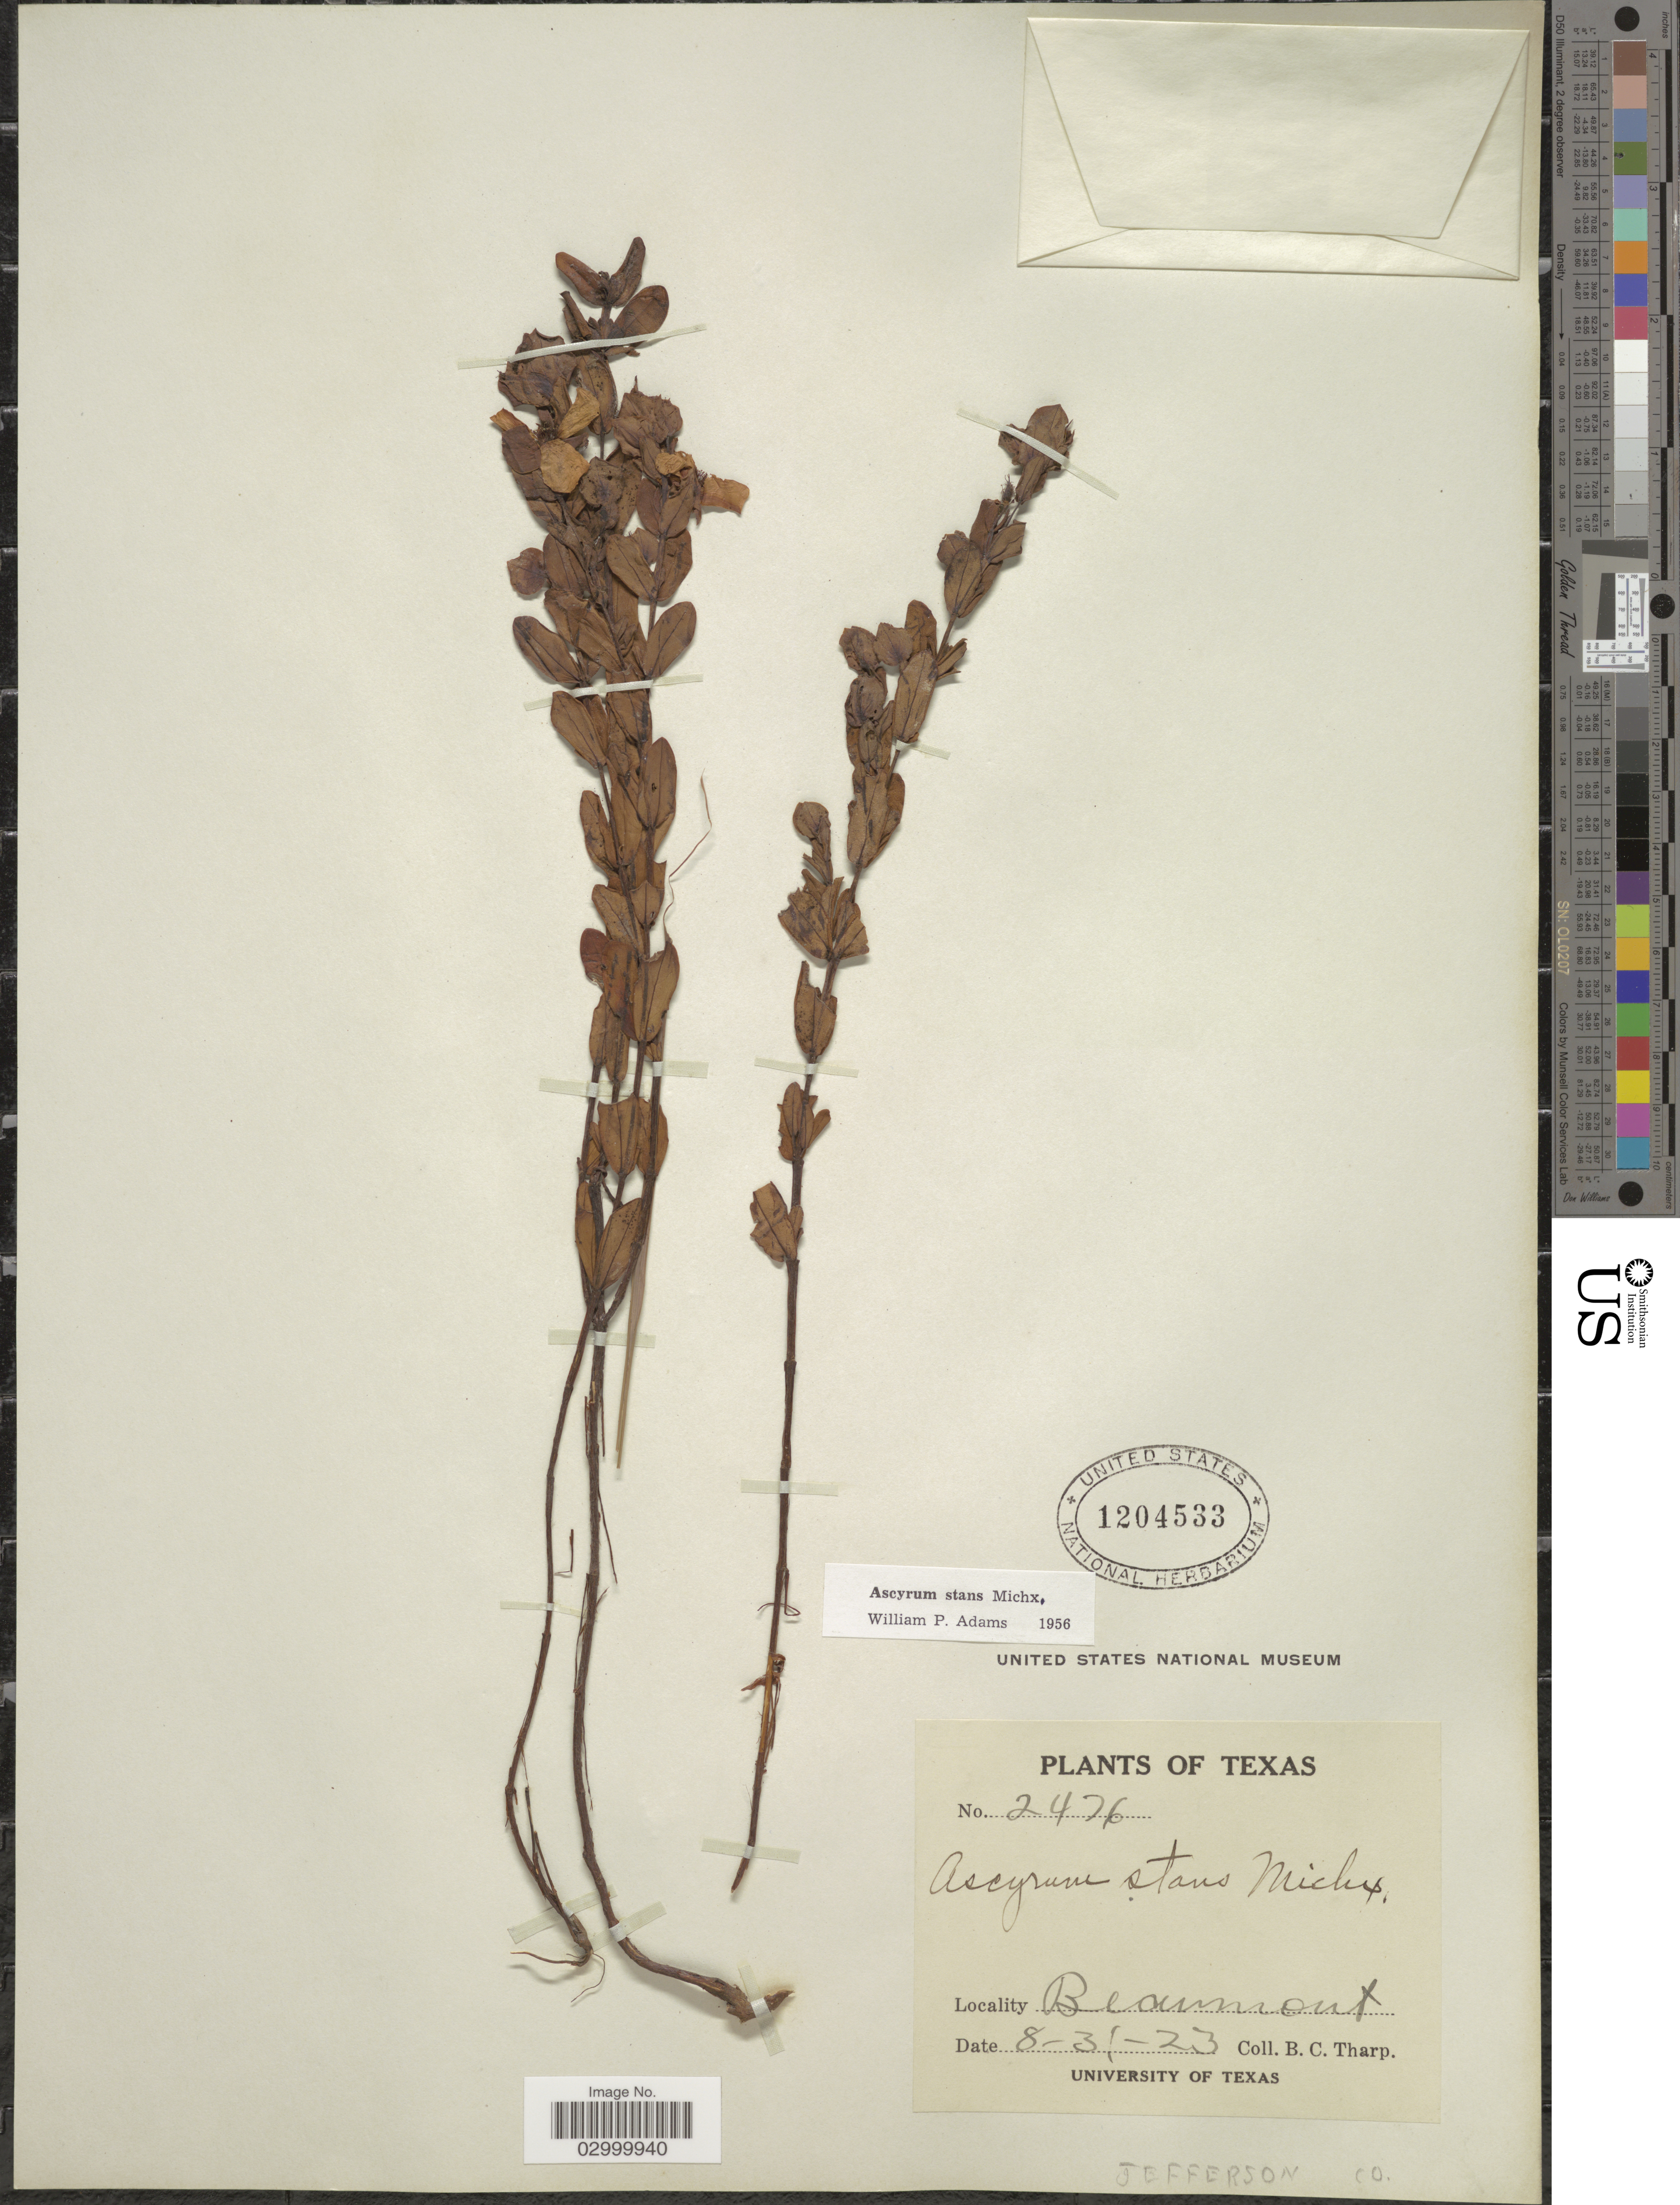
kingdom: Plantae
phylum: Tracheophyta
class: Magnoliopsida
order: Malpighiales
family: Hypericaceae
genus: Hypericum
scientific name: Hypericum crux-andreae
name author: (L.) Crantz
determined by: Strong, Mark T., (BOT), Smithsonian Institution - National Museum of Natural History (UNITED STATES)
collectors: B. C. Tharp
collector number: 2476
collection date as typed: Transcribed d/m/y: 31/8/23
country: United States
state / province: Texas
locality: Beaumont. Jefferson Co.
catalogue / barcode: US 1204533